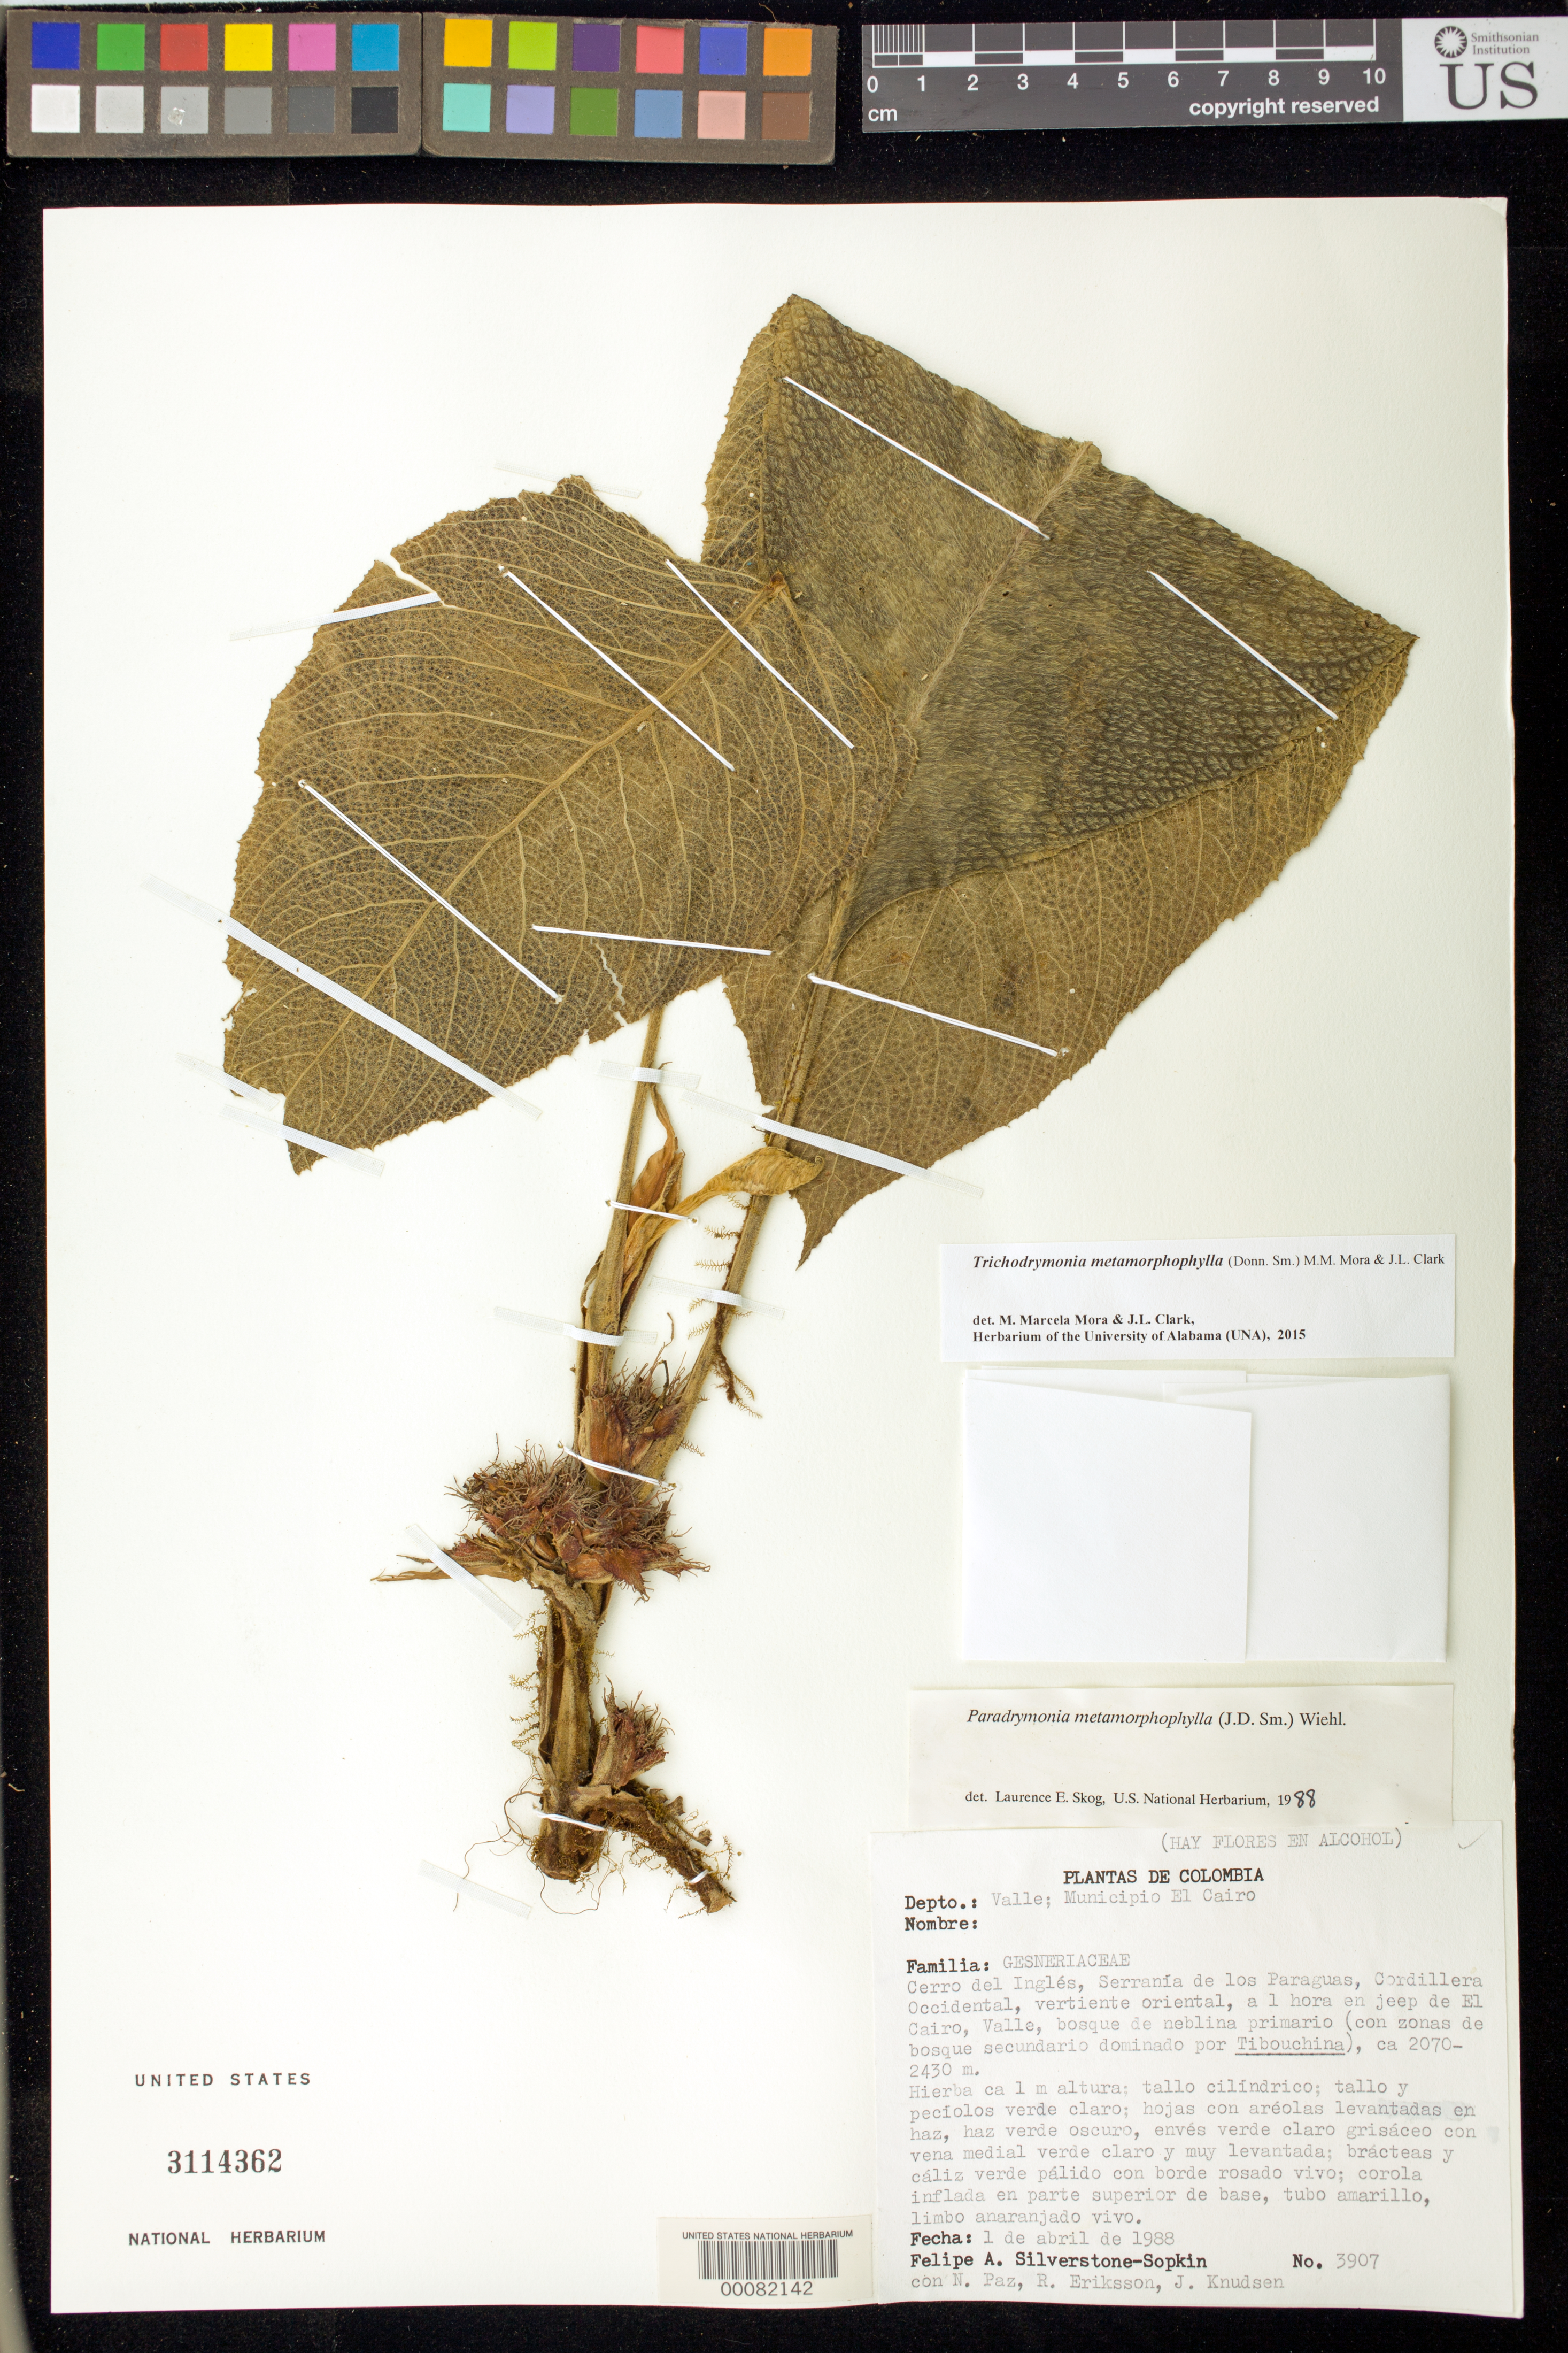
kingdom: Plantae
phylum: Tracheophyta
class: Magnoliopsida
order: Lamiales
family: Gesneriaceae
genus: Trichodrymonia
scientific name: Trichodrymonia metamorphophylla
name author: (Donn. Sm.) M.M. Mora & J.L. Clark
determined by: Mora, M. M.; Clark, J. L.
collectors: P. A. Silverstone-Sopkin & et al.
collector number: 3907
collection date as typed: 01 Apr 1988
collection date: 1988-04-01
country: Colombia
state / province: Valle del Cauca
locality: Municipality El Cairo, Serrania de los Paraguas, Cordillera Occidental, eastern slope, about 1 hr by jeep from El Cairo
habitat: Prim forest (with zones of sec forest dominated by Tibouchina)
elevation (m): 2070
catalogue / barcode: US 3114362